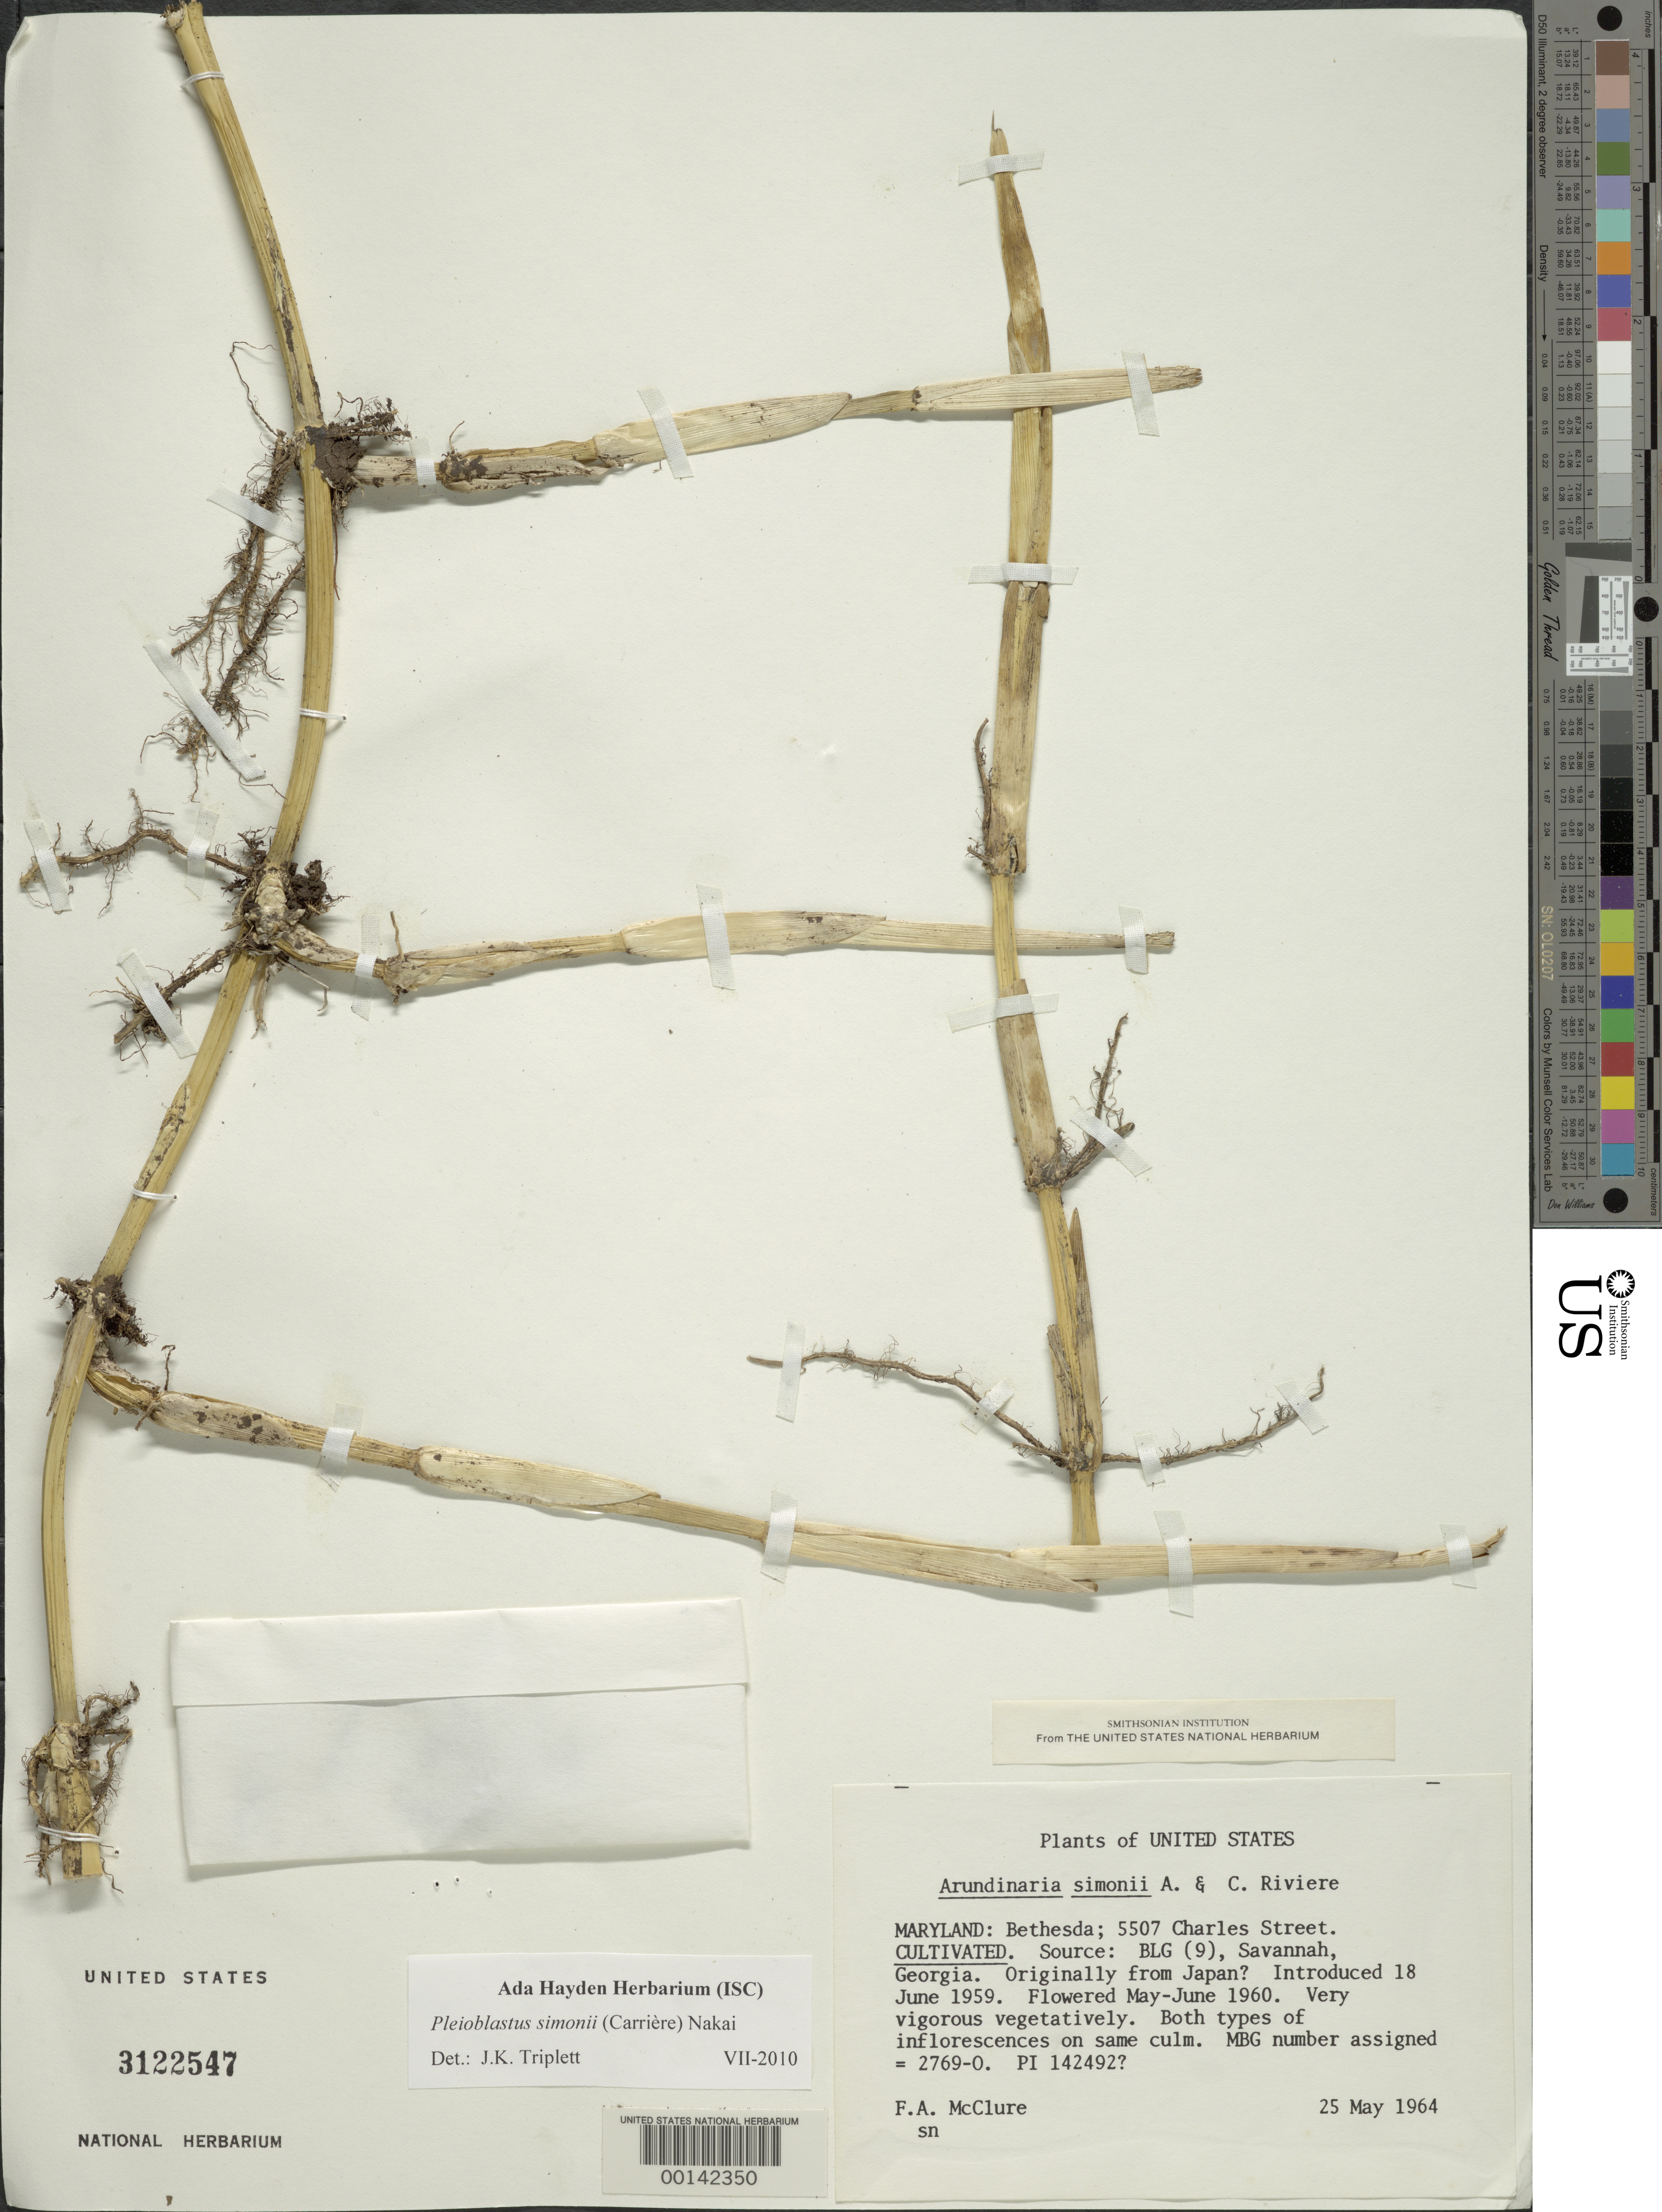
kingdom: Plantae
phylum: Tracheophyta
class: Liliopsida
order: Poales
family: Poaceae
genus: Pleioblastus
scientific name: Pleioblastus simonii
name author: (Carrière) Nakai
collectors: F. A. McClure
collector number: MBG 2769-0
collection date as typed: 25 May 1964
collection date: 1964-05-25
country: United States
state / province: Maryland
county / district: Montgomery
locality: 5507 Charles Street, Bethesda (McClure's garden)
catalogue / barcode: US 3122547